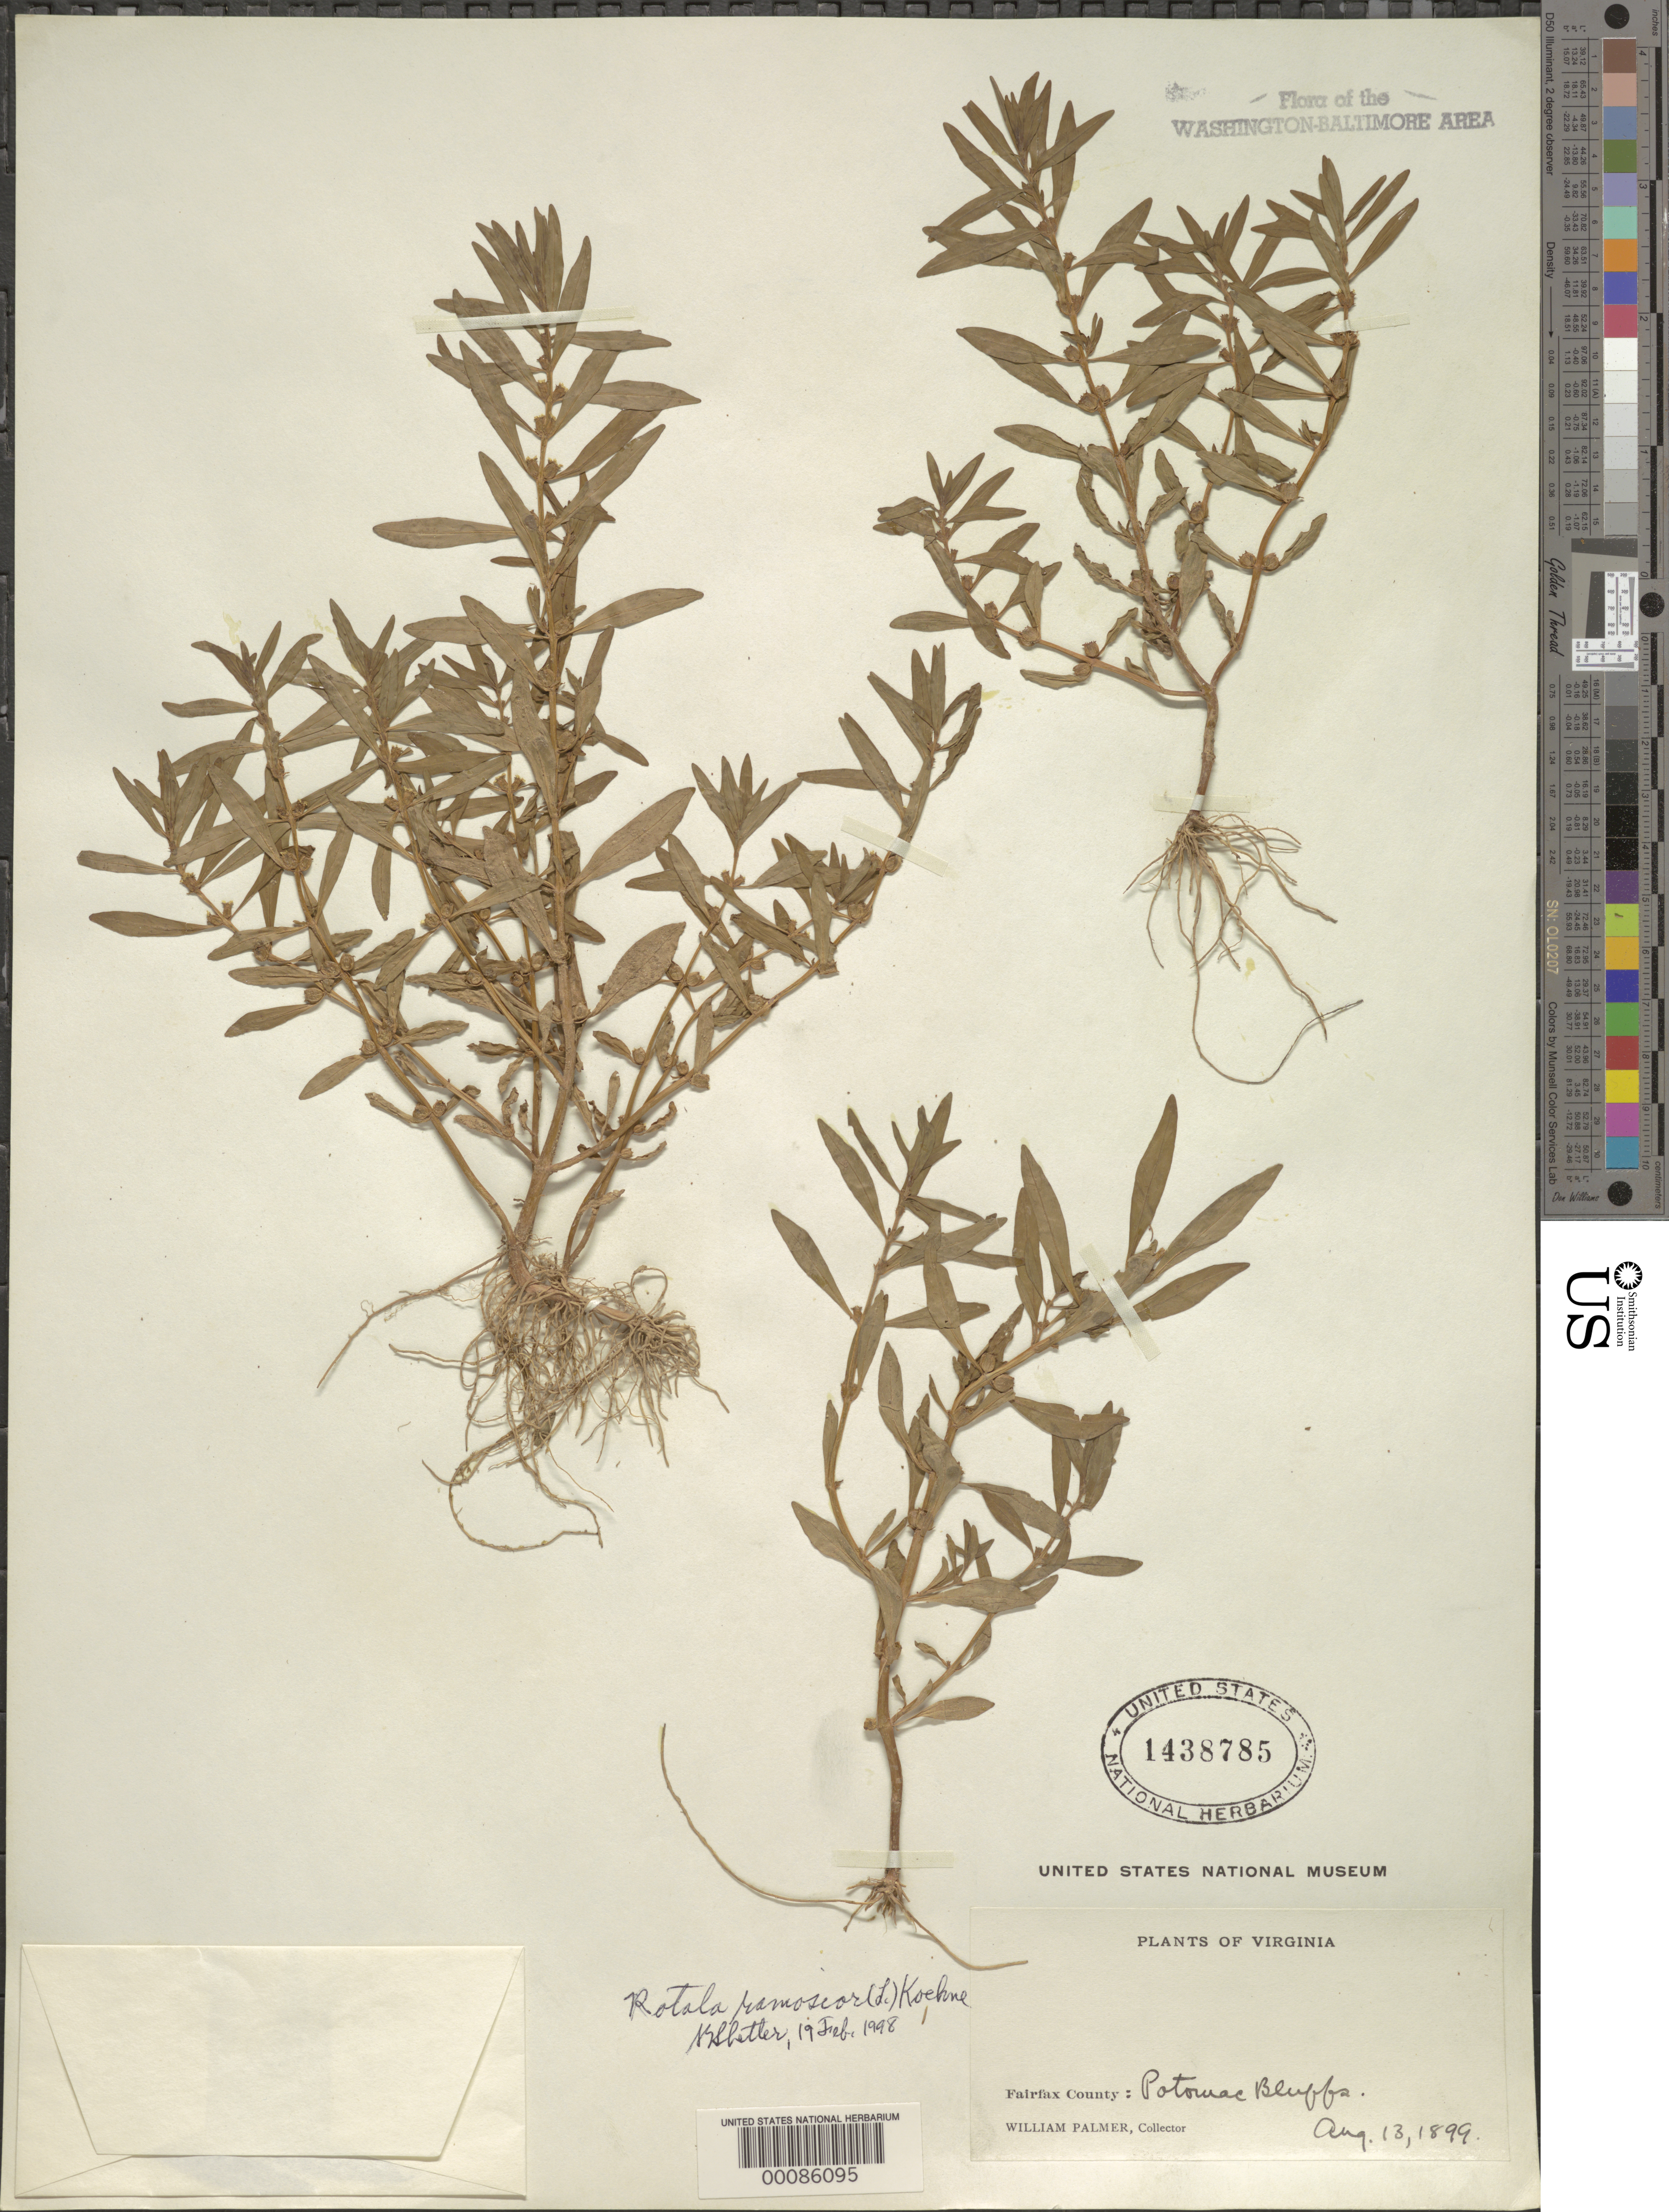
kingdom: Plantae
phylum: Tracheophyta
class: Magnoliopsida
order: Myrtales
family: Lythraceae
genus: Rotala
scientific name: Rotala ramosior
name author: (L.) Koehne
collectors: W. Palmer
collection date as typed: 13 Aug 1899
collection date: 1899-08-13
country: United States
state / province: Virginia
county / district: Fairfax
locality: Potomac Bluffs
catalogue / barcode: US 1438785